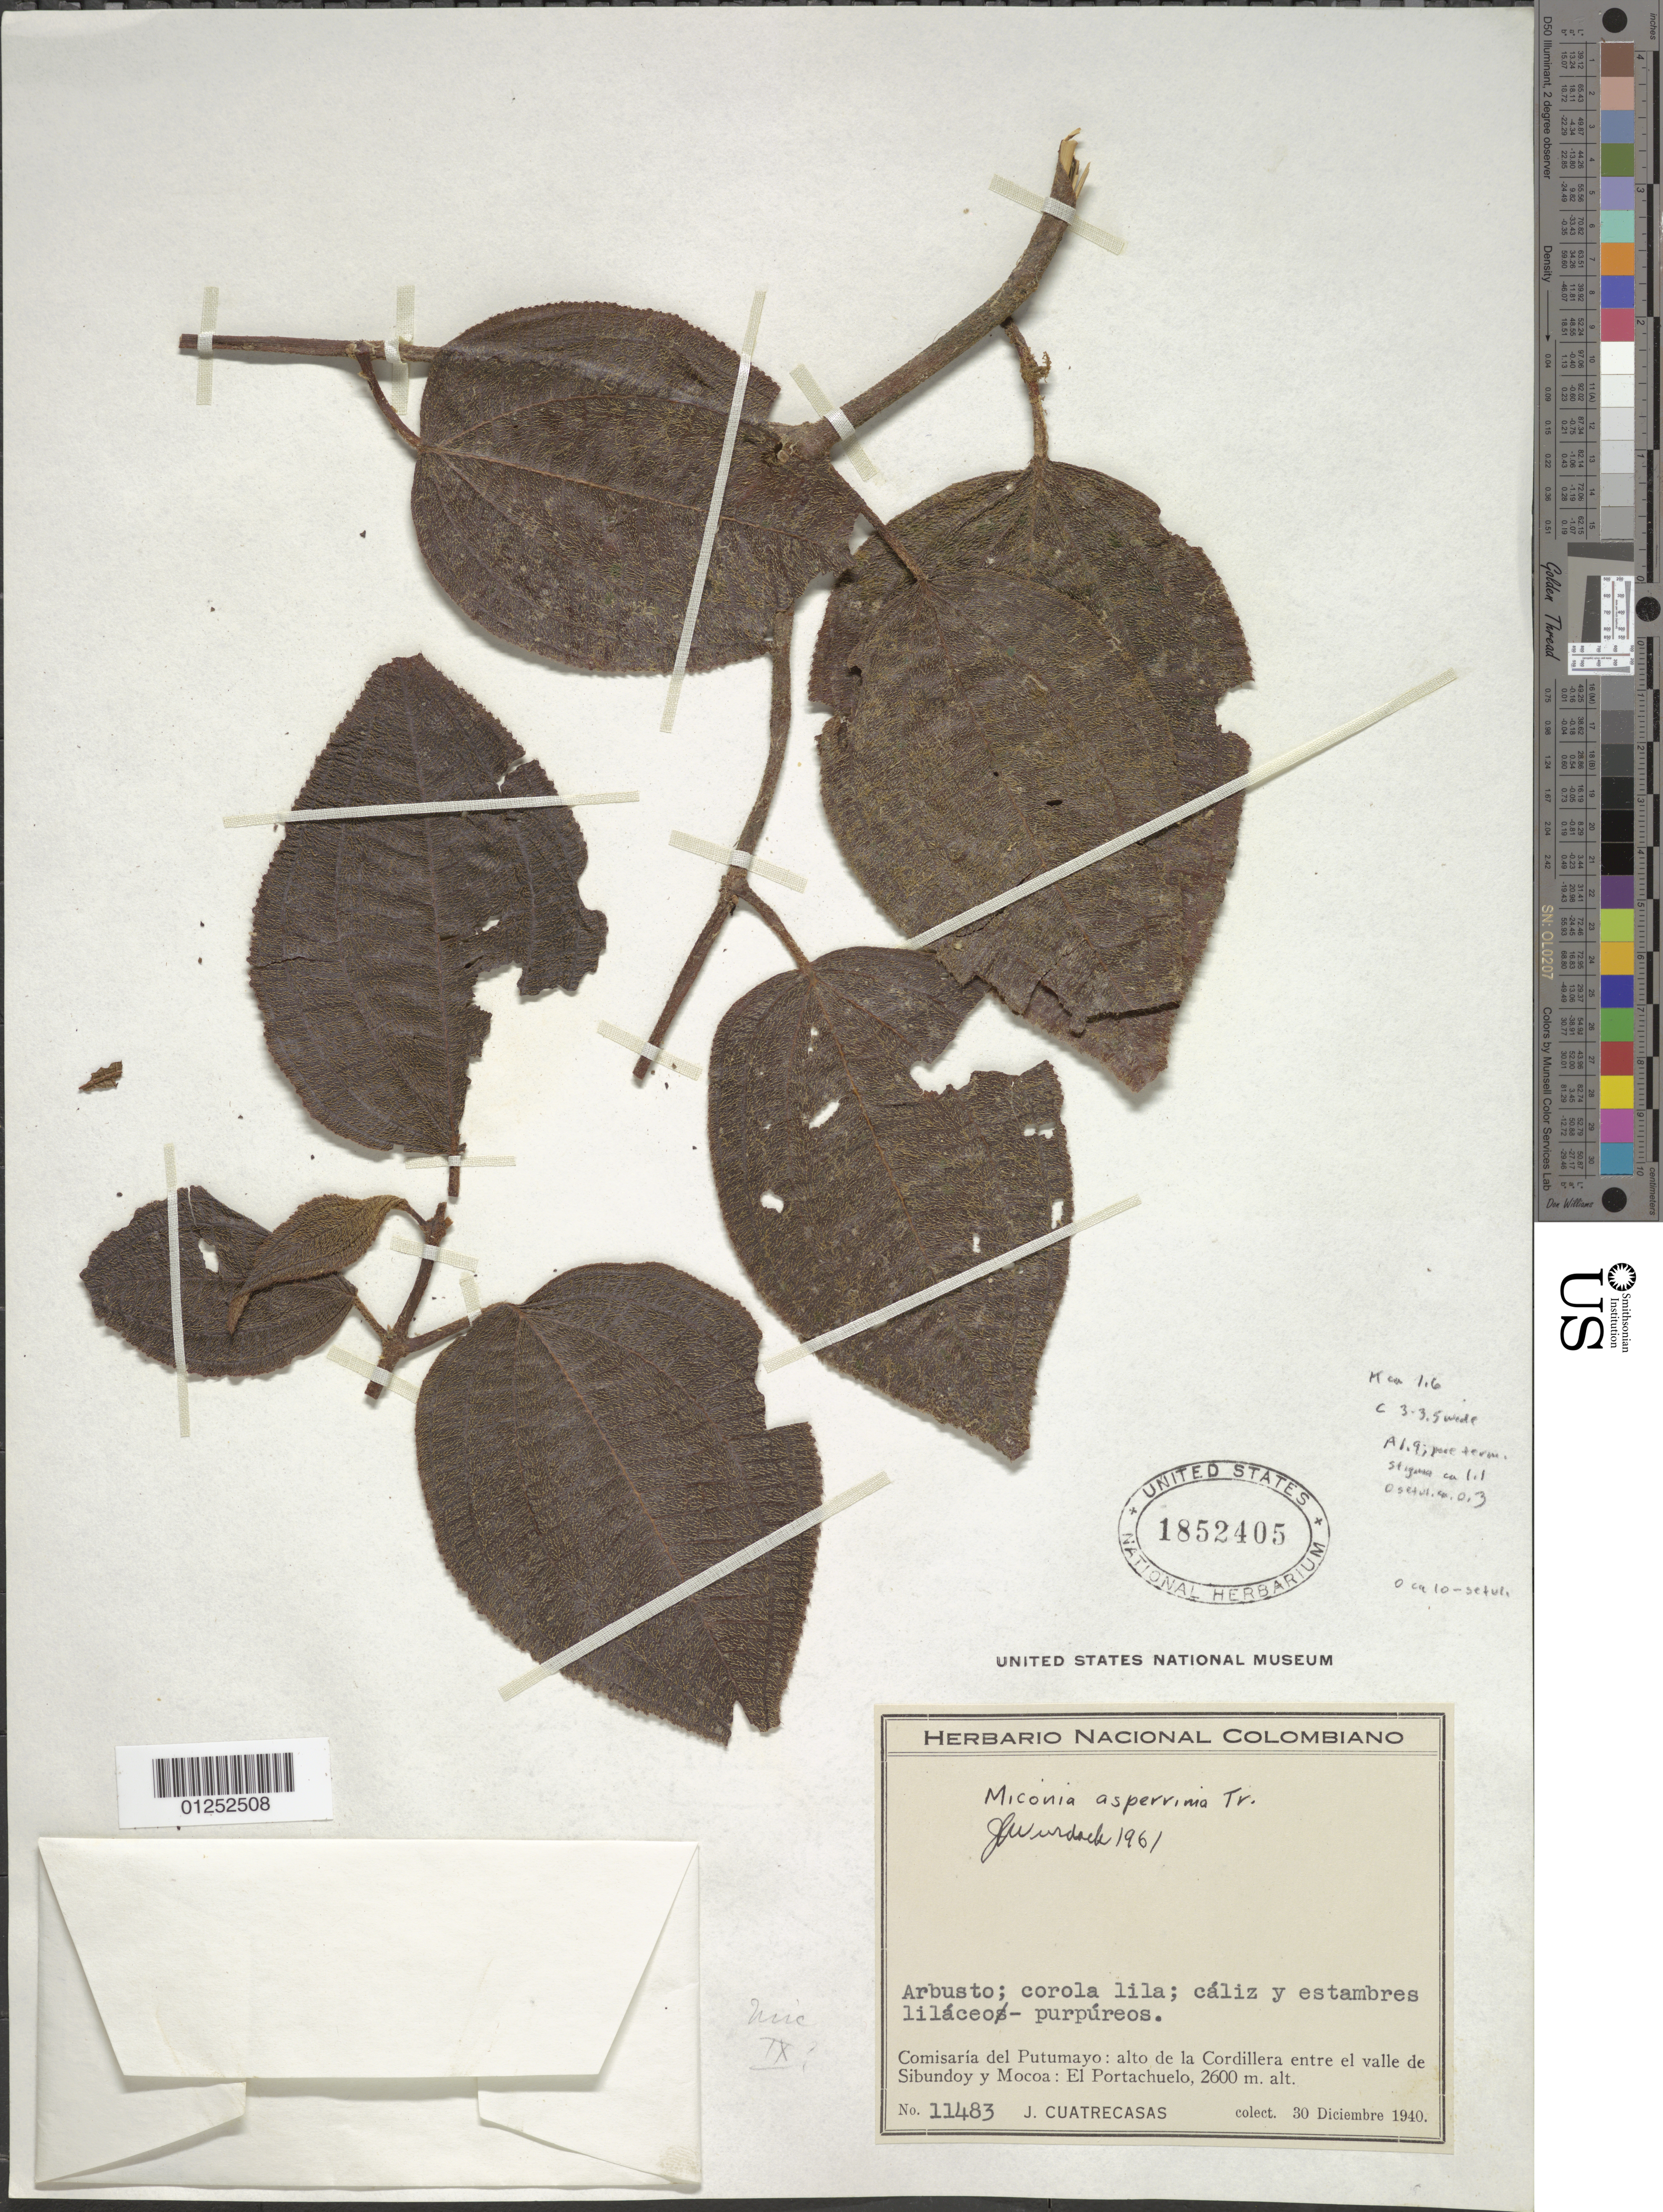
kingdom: Plantae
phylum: Tracheophyta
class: Magnoliopsida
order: Myrtales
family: Melastomataceae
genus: Miconia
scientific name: Miconia asperrima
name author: Triana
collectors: J. Cuatrecasas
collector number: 11483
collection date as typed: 30 December 1940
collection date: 1940-12-30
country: Colombia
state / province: Putumayo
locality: Alto de la Cordillera entre el valle de Sibundoy y Mocoa: El Portachuelo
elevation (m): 2600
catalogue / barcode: US 1852405